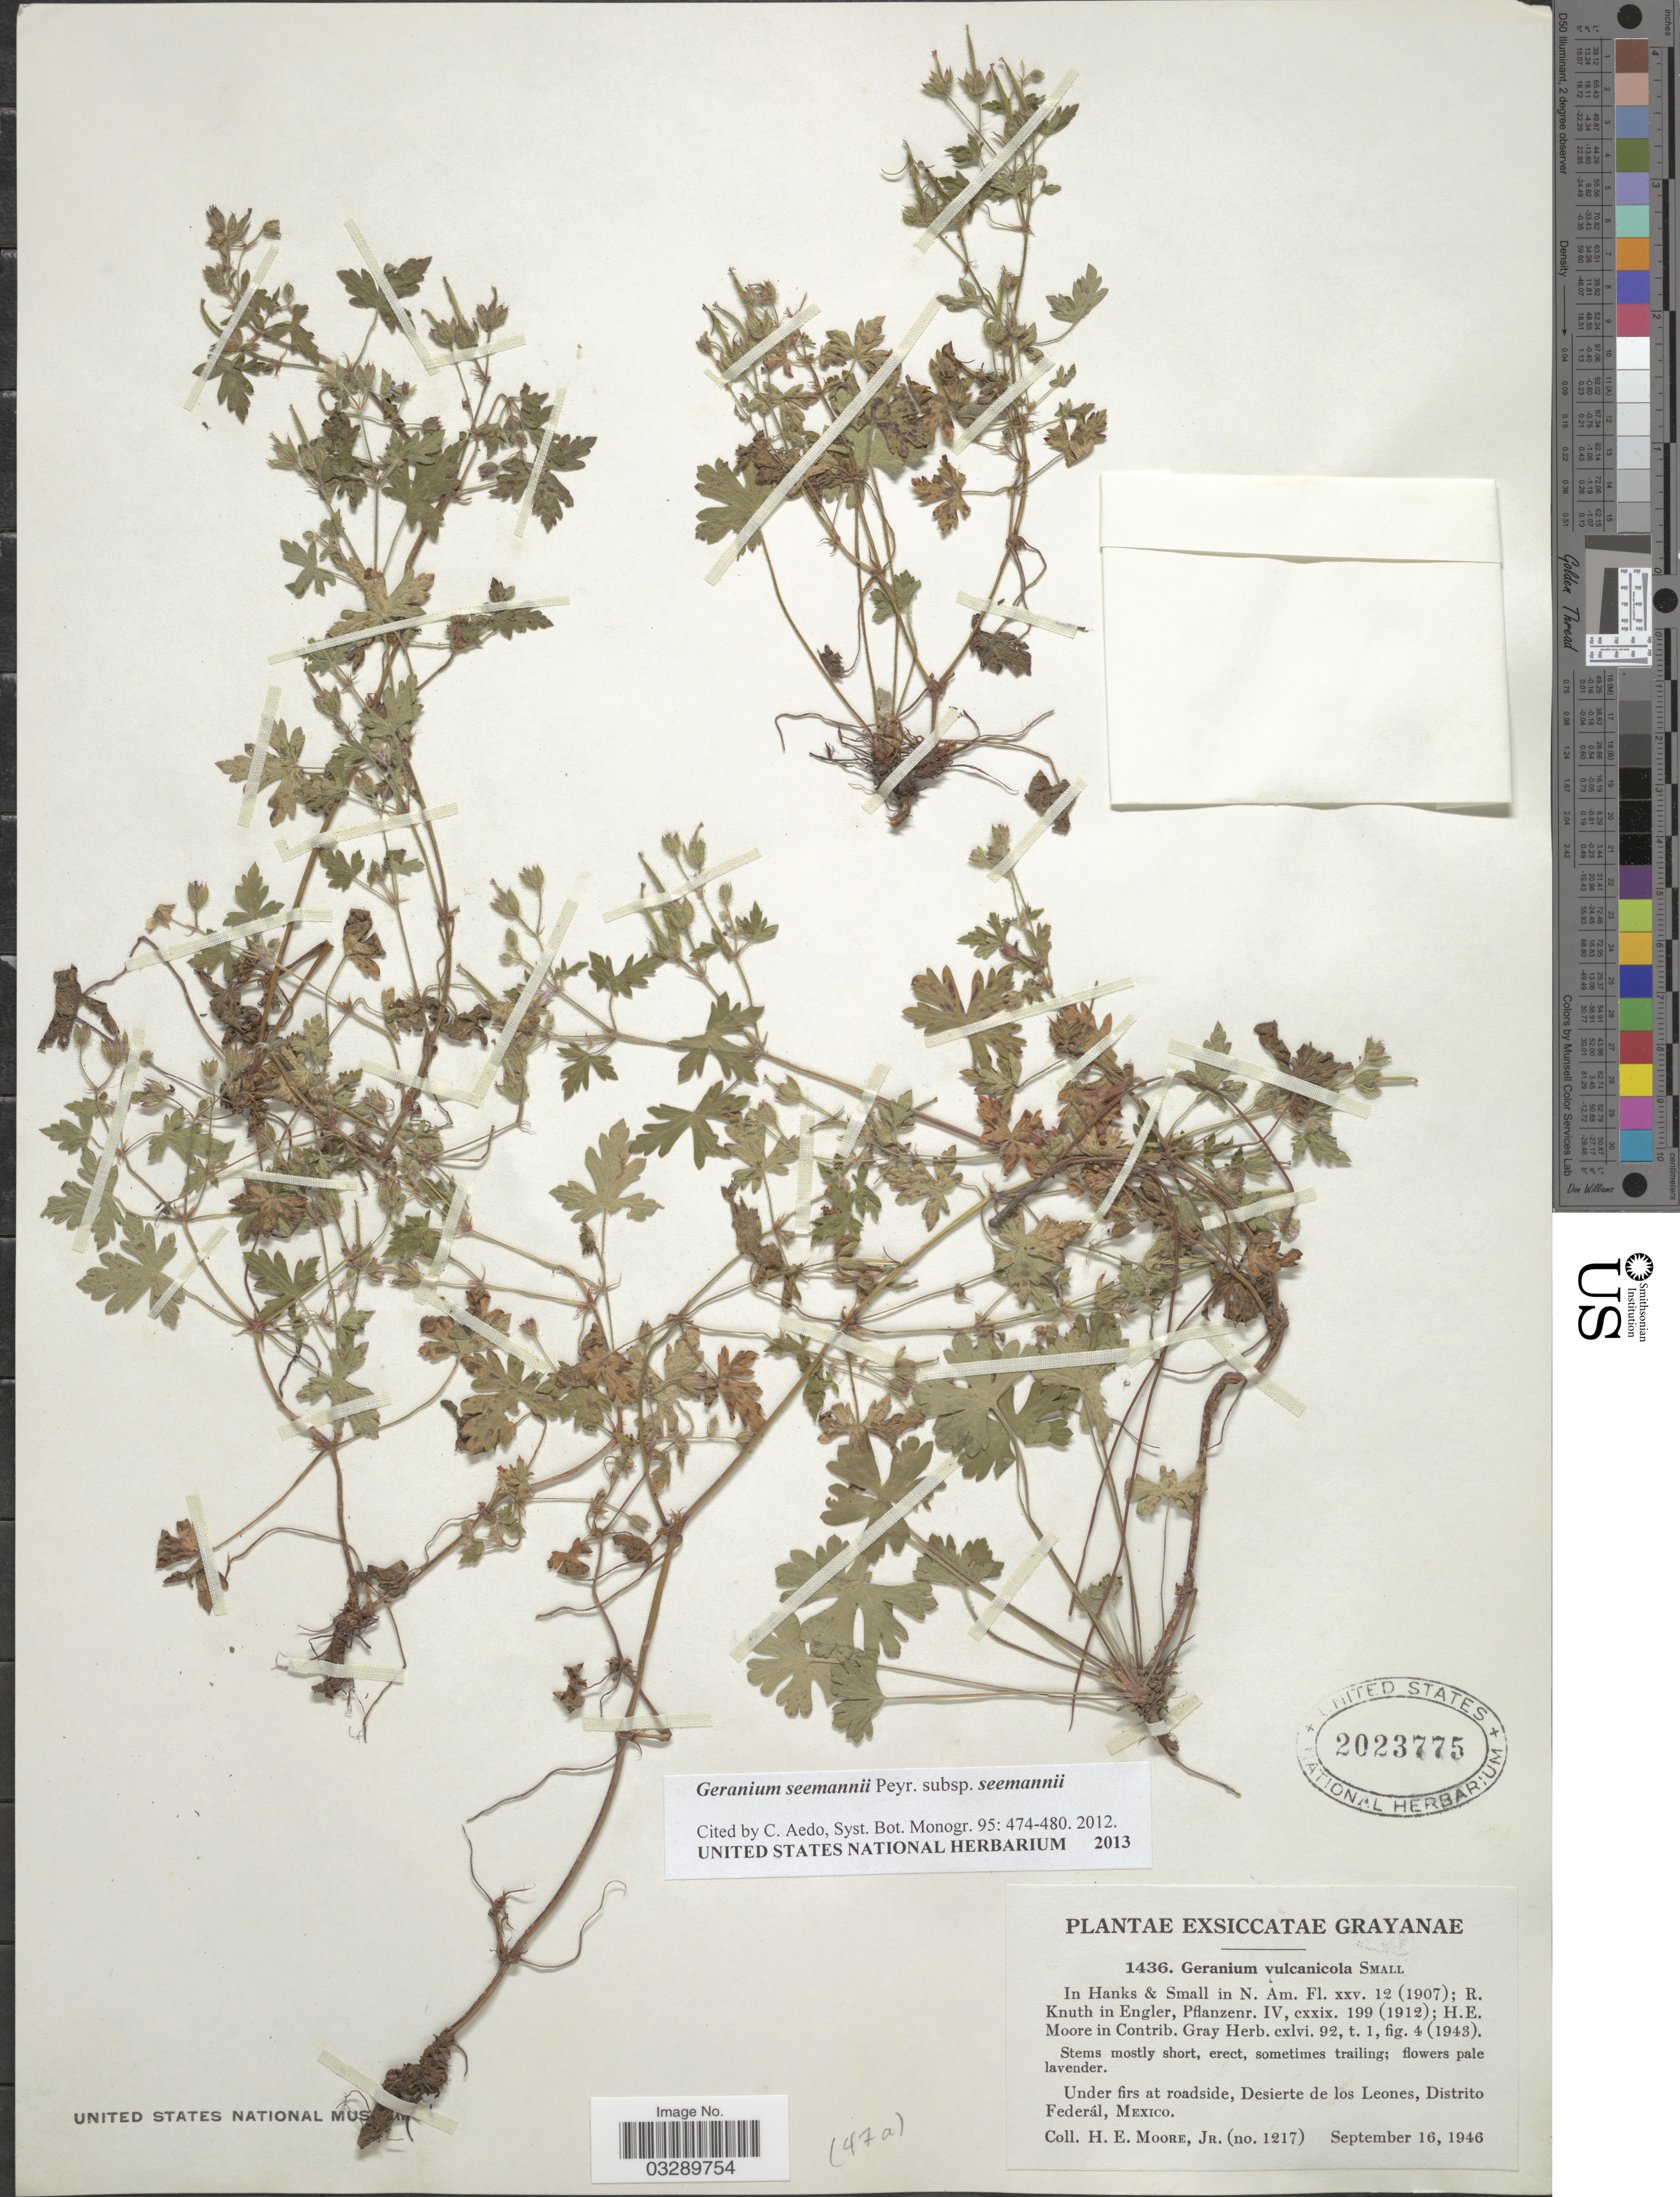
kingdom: Plantae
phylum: Tracheophyta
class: Magnoliopsida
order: Geraniales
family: Geraniaceae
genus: Geranium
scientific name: Geranium seemannii subsp. seemannii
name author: Peyr.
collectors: H. Moore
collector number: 1217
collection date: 1946-09-16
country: Mexico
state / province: Distrito Federal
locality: Under firs at roadside, Desierte de los Leones.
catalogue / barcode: US 2023775